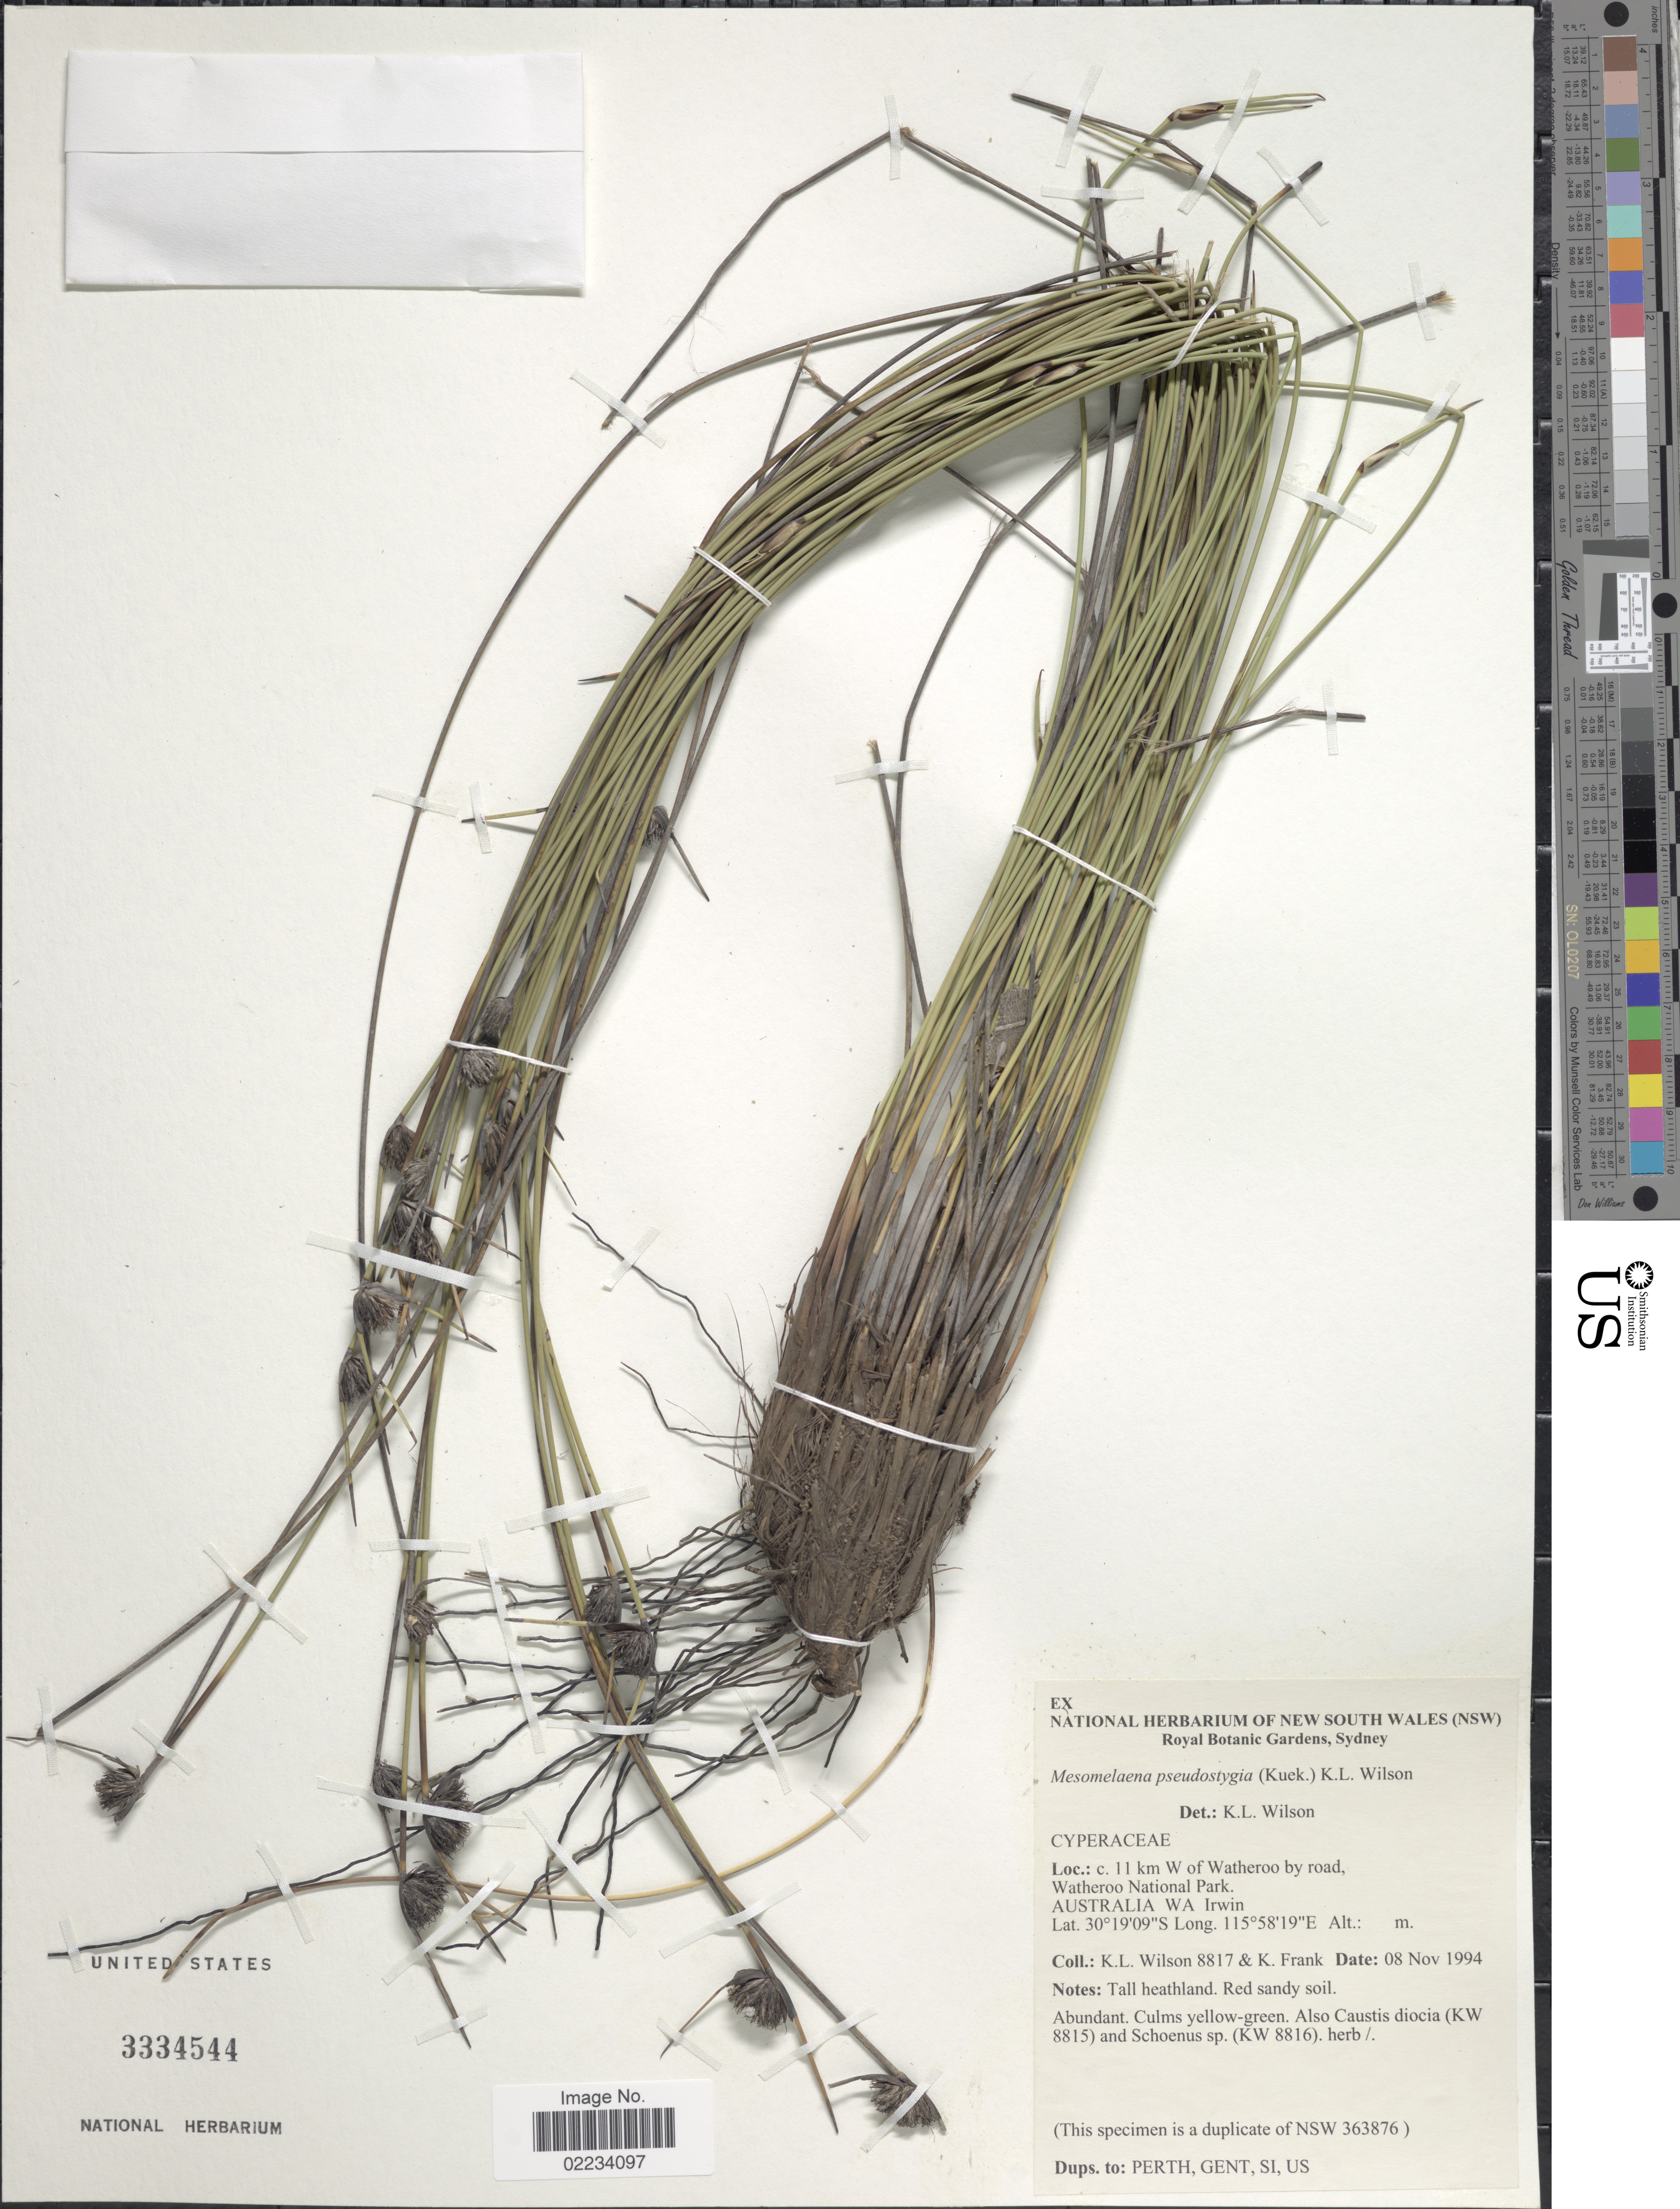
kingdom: Plantae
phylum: Tracheophyta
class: Liliopsida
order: Poales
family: Cyperaceae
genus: Mesomelaena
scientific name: Mesomelaena pseudostygia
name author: (Kük.) K.L. Wilson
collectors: K. L. Wilson & K. Frank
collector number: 8817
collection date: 1994-11-08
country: Australia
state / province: Western Australia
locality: C. 11 km W of Watheroo by road, Watheroo National Park Irwin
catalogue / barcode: US 3334544